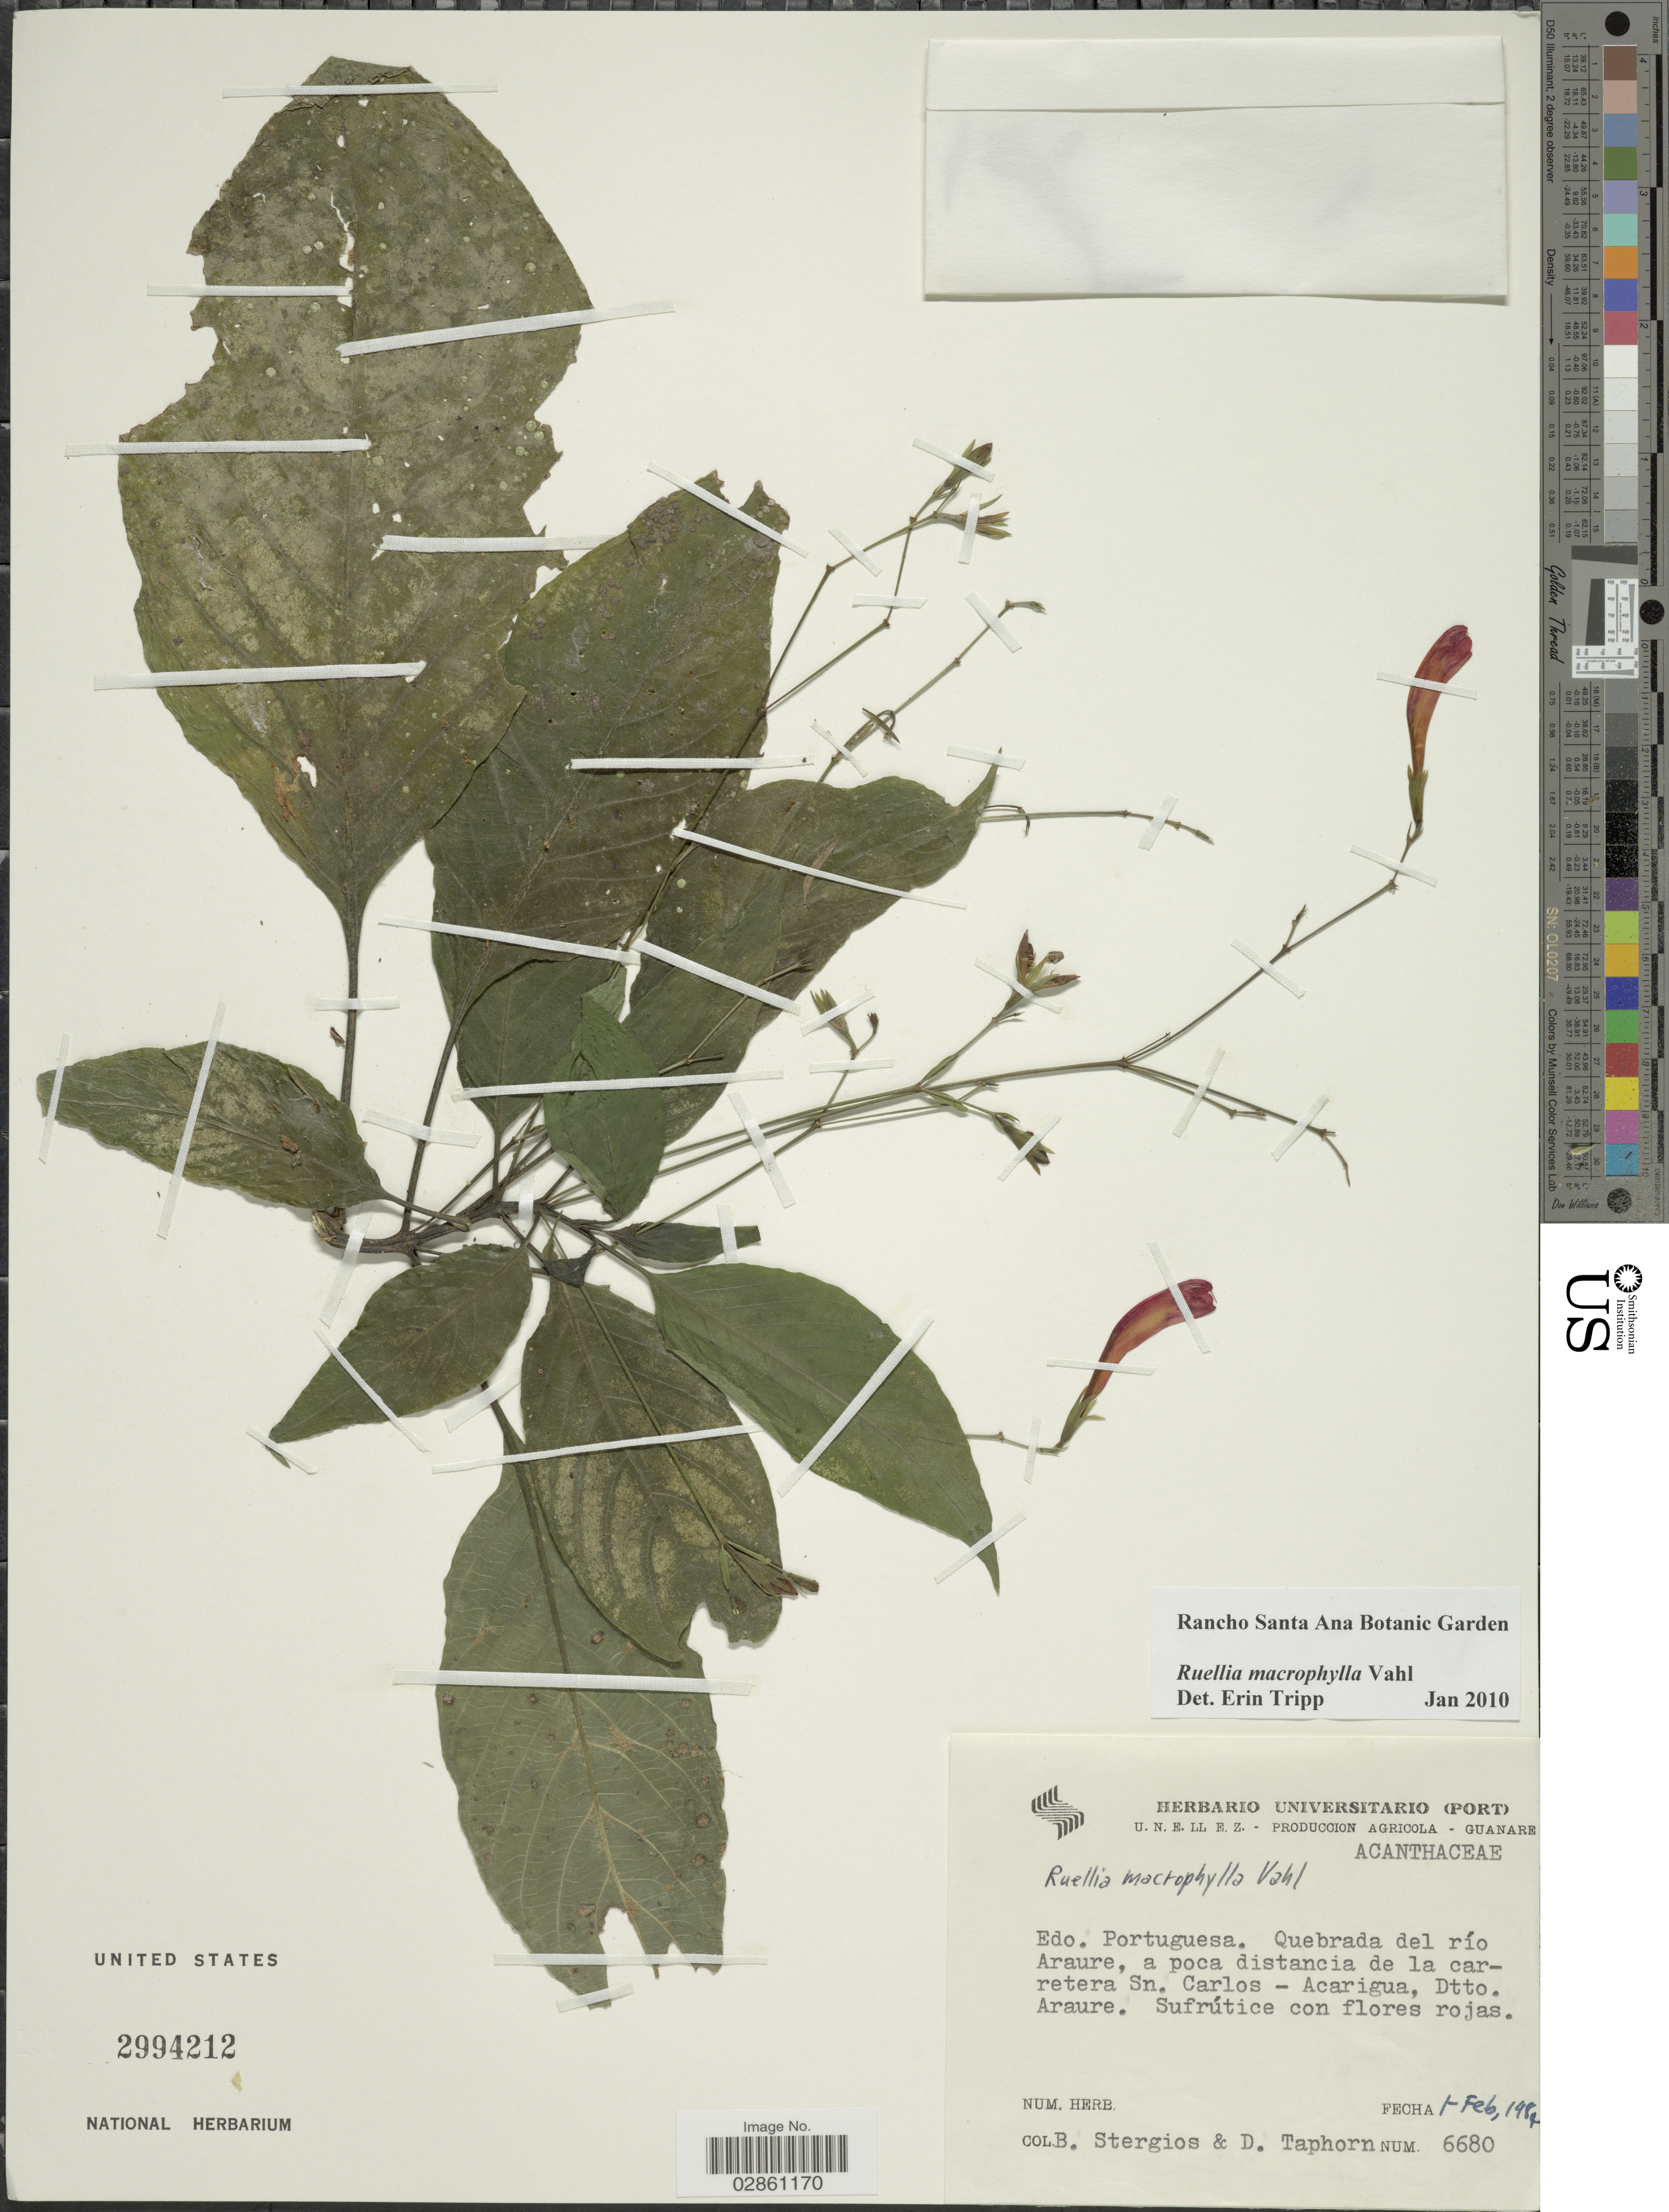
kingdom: Plantae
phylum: Tracheophyta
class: Magnoliopsida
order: Lamiales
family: Acanthaceae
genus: Ruellia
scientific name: Ruellia macrophylla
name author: Vahl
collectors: B. G. Stergios & D. Taphorn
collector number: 6680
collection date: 1984-02-01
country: Venezuela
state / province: Portuguesa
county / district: Araure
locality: Quebrada del río Araure, a poca distancia de la carretera Sn. Carlos - Acarigua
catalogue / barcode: US 2994212